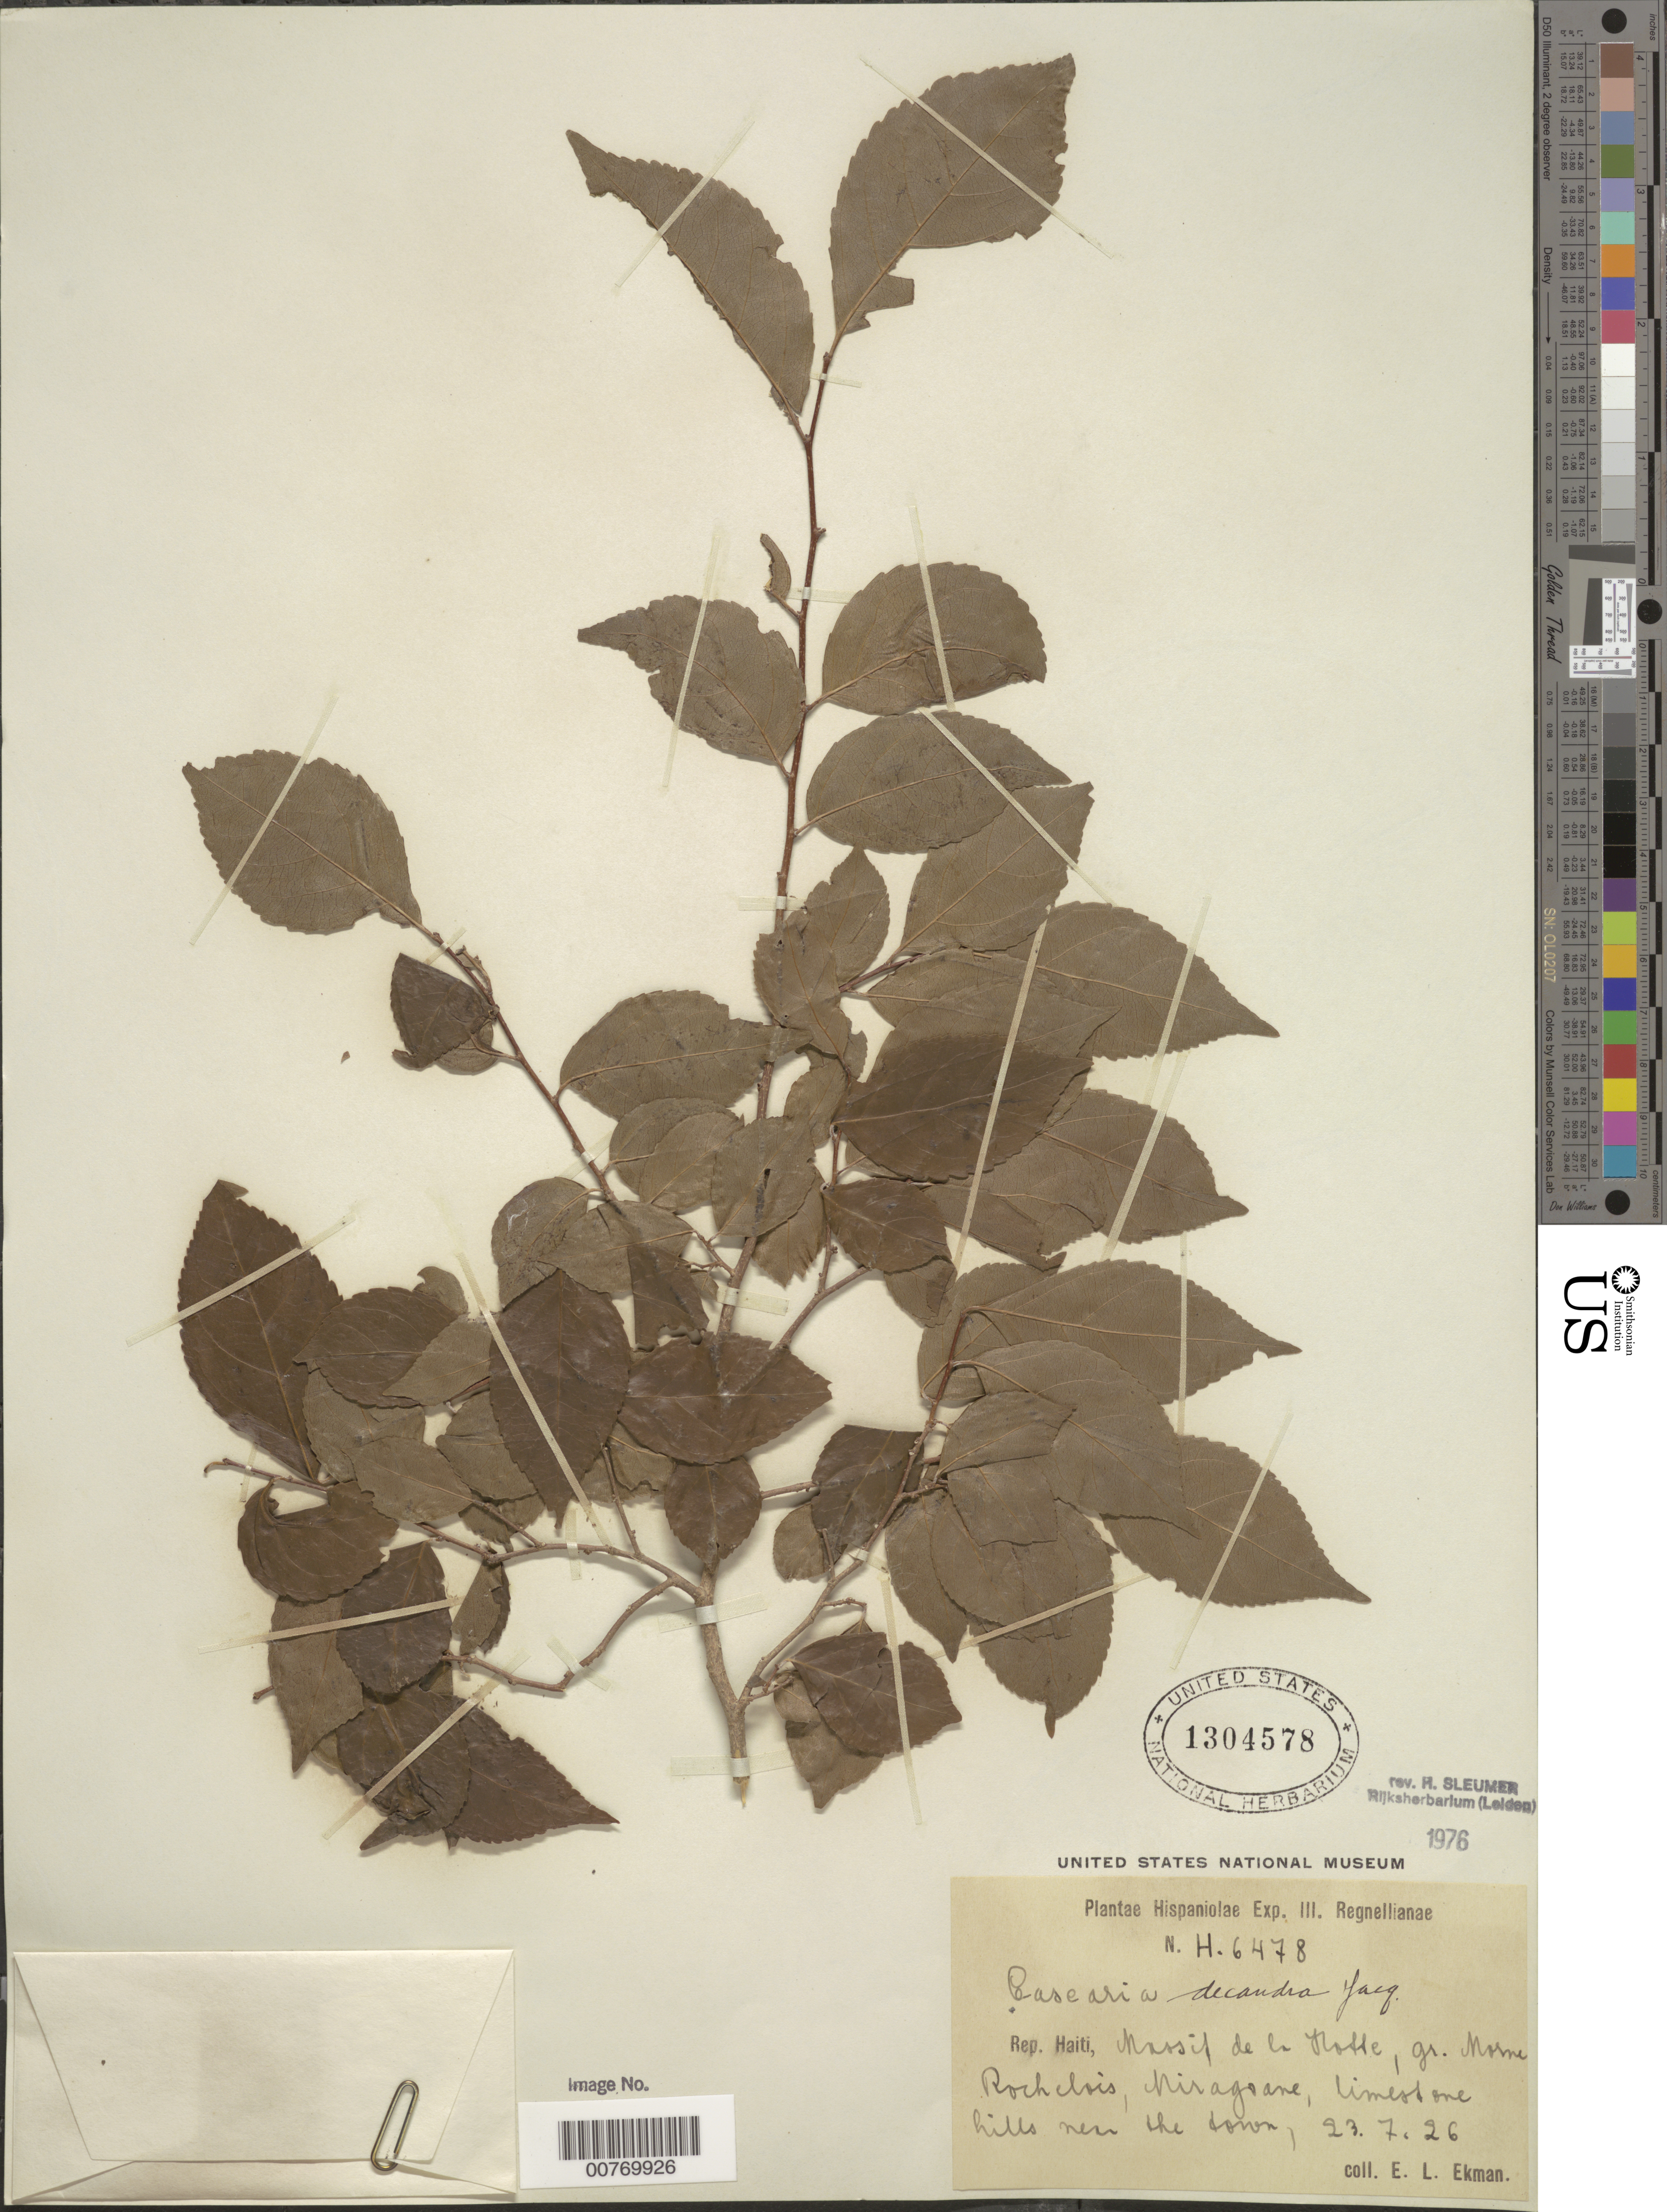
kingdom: Plantae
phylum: Tracheophyta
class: Magnoliopsida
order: Malpighiales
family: Salicaceae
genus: Casearia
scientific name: Casearia decandra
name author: Jacq.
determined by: Sleumer, H. O.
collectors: E. L. Ekman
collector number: H 6478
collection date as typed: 23 Jul 1926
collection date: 1926-07-23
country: Haiti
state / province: Sud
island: Hispaniola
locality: Massif de la Hotte, gr. Morme Pochelois, Miragoane.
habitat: Limestone near the town.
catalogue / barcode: US 1304578